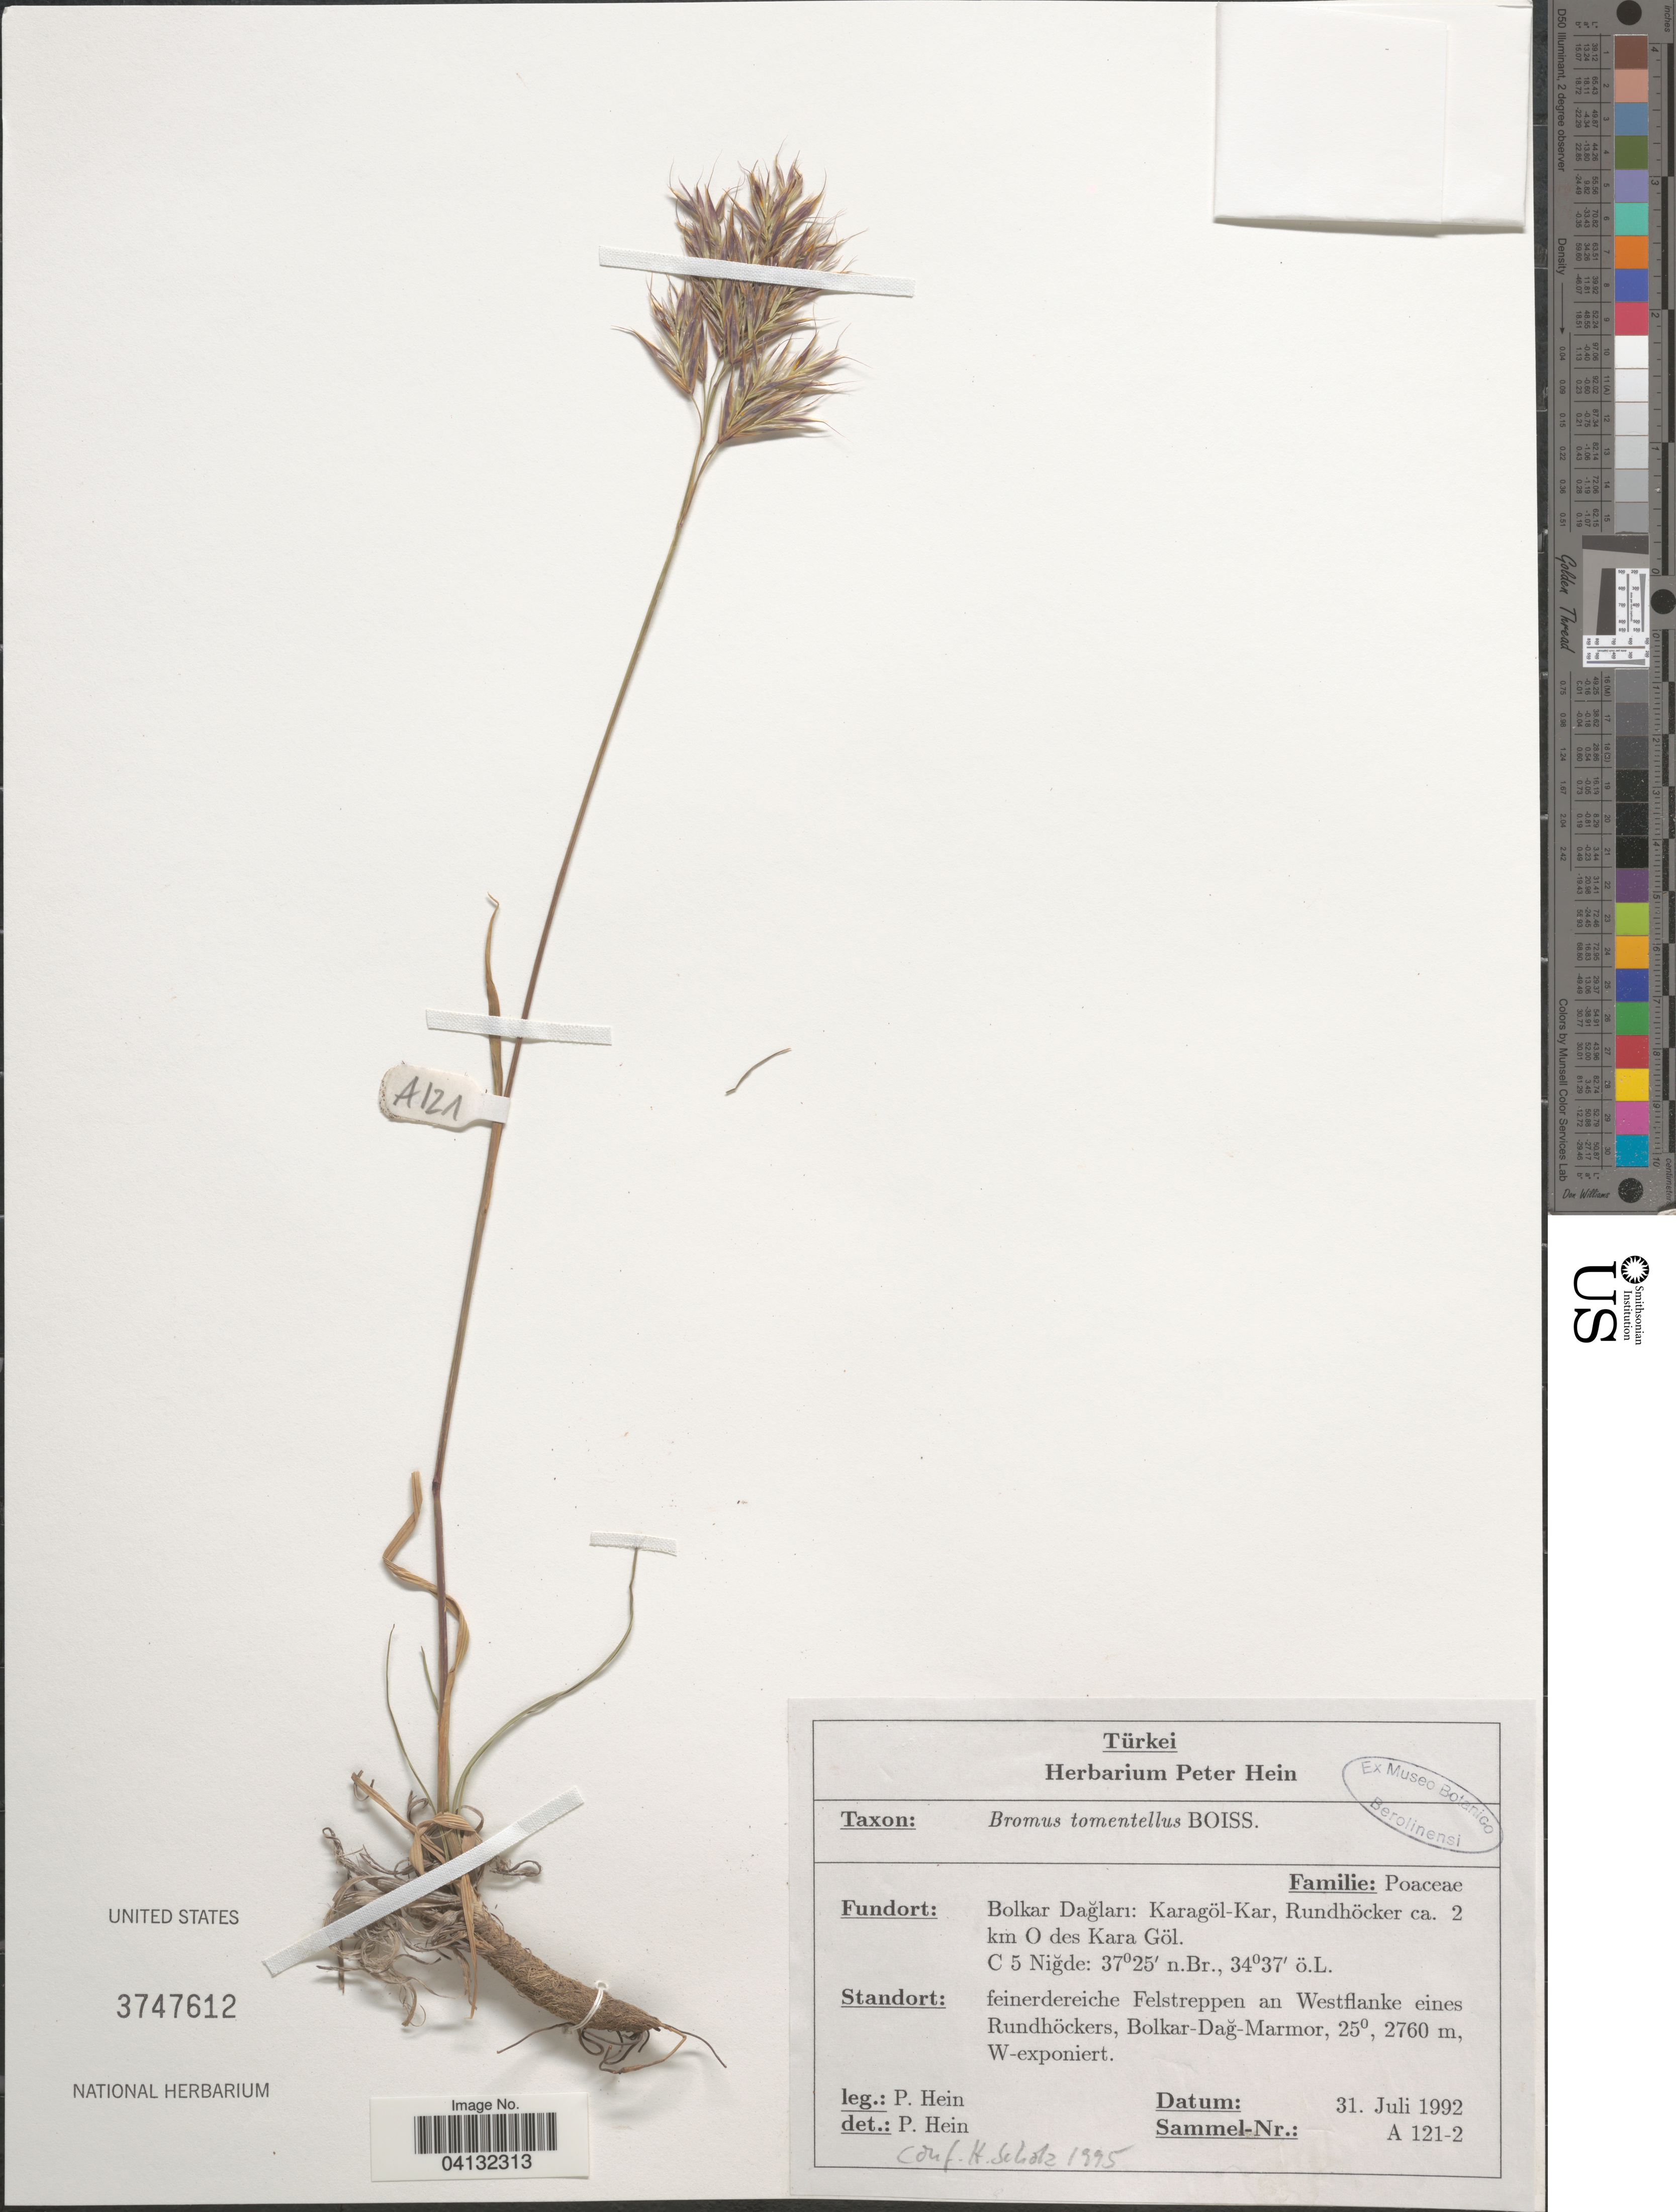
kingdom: Plantae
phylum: Tracheophyta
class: Liliopsida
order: Poales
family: Poaceae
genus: Bromus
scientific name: Bromus tomentellus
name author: Boiss.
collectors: P. Hein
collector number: A121-2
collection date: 1992-07-31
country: Turkey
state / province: Nigde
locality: Türkei. Bolkar Dağları: Karagöl-Kar, Rundhöcker ca. 2 km O des Kara Göl. C 5. Feinerdereiche Felstreppen an Westflanke eines Rundhöckers, Bolkar-Dağ-Marmor, W-exponiert.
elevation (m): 2760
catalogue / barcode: US 3747612